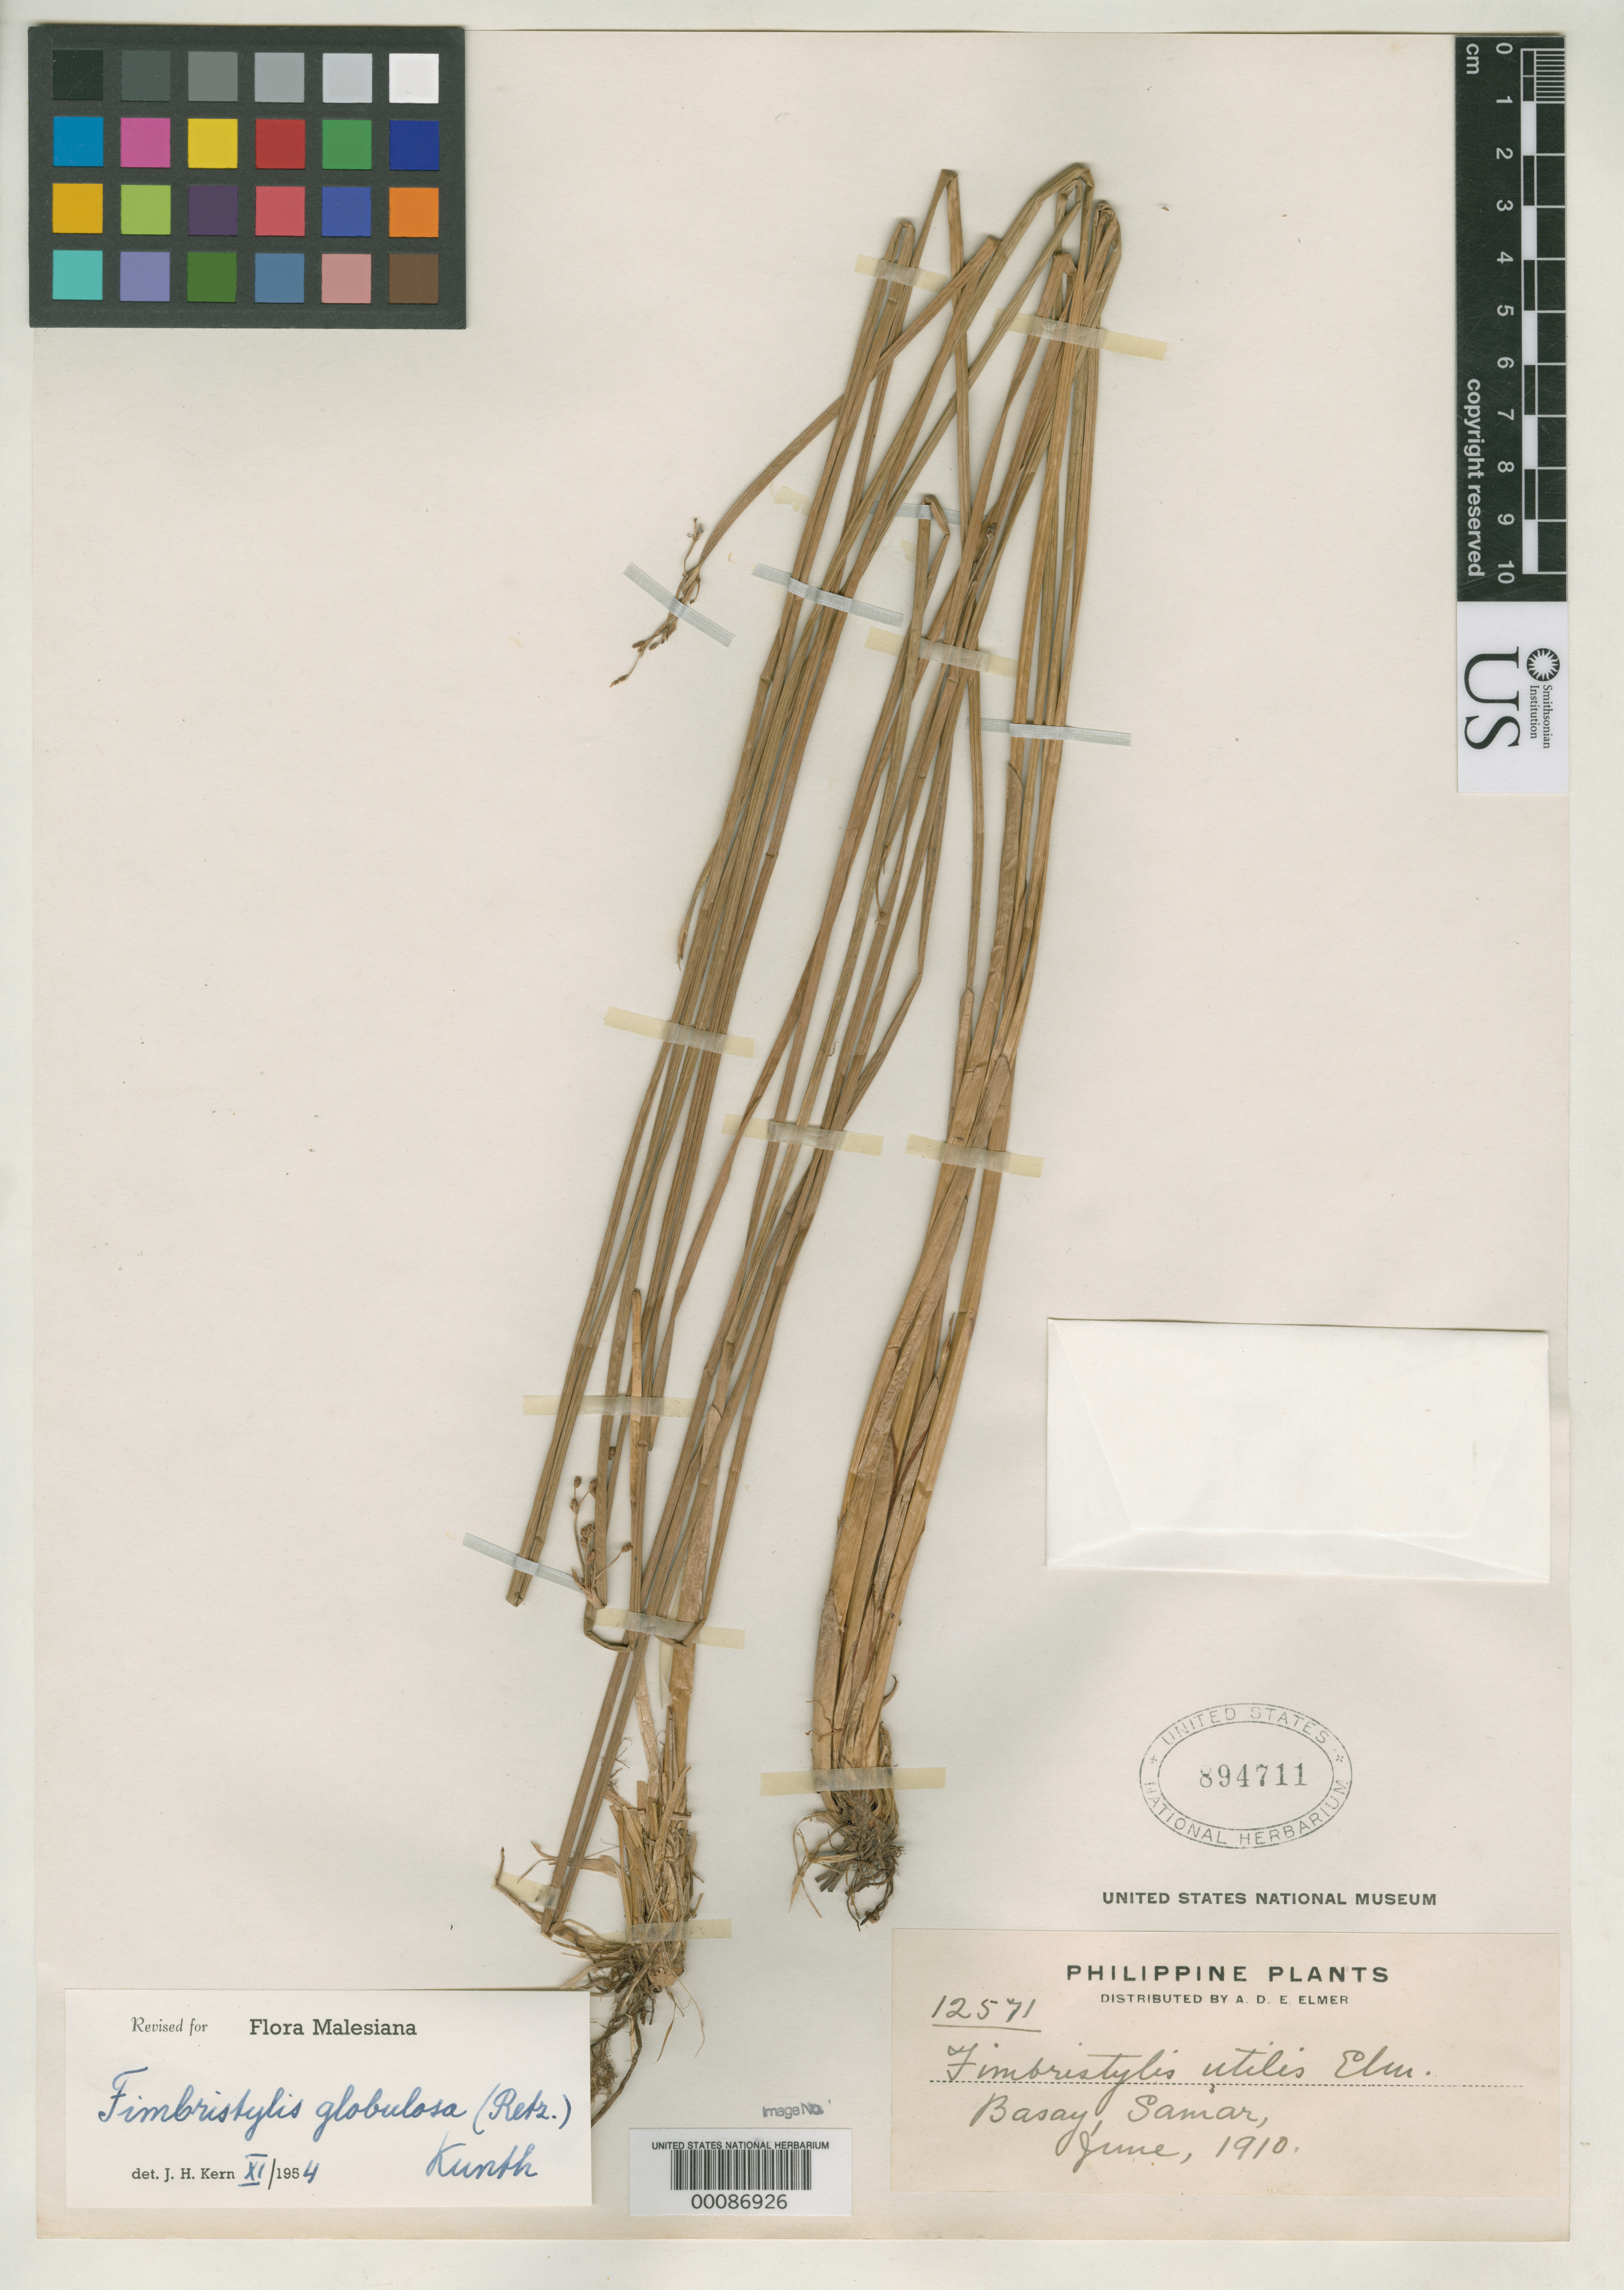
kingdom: Plantae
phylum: Tracheophyta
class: Liliopsida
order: Poales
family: Cyperaceae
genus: Fimbristylis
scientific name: Fimbristylis utilis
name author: Elmer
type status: Isotype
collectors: A. D. E. Elmer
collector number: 12571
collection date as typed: Jun 1910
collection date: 1910-06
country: Philippines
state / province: Eastern Visayas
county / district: Western Samar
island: Samar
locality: Basay.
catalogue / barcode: US 894711